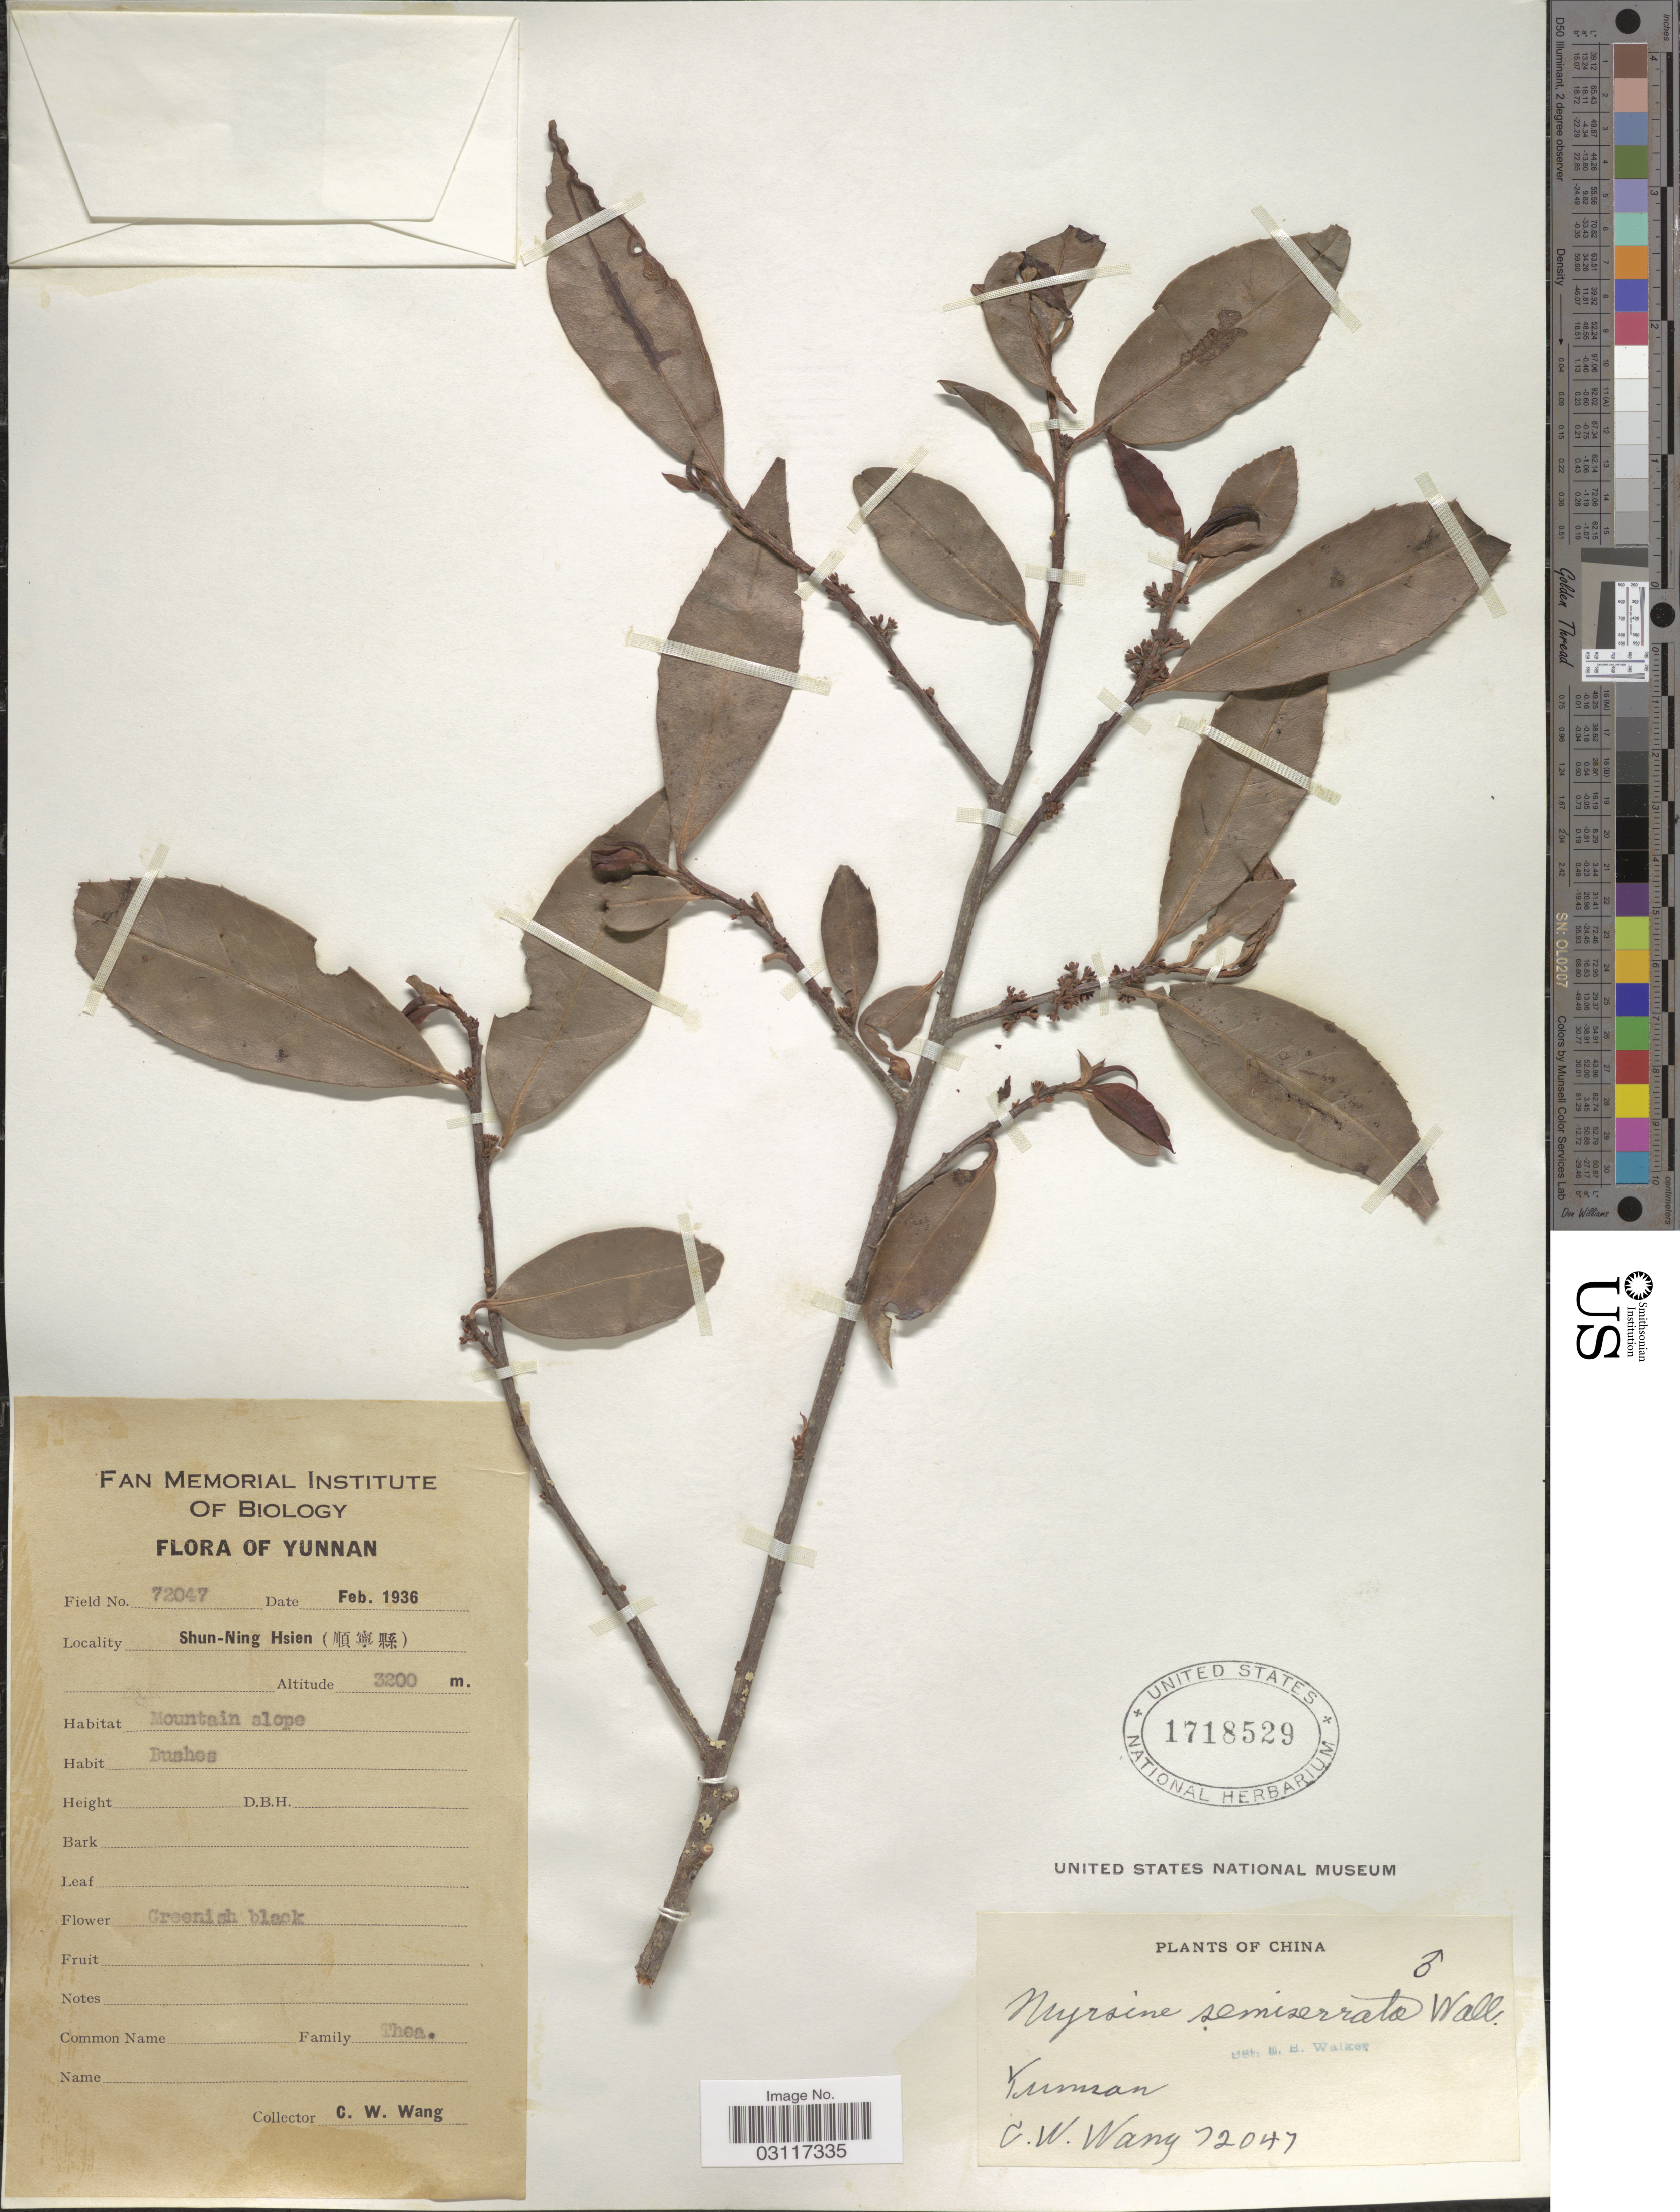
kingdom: Plantae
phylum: Tracheophyta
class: Magnoliopsida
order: Ericales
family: Primulaceae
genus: Myrsine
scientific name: Myrsine semiserrata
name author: Wall.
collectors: C. W. Wang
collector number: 72047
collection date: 1936-02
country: China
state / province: Yunnan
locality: Shun-Ning Hsien.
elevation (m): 3200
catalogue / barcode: US 1718529